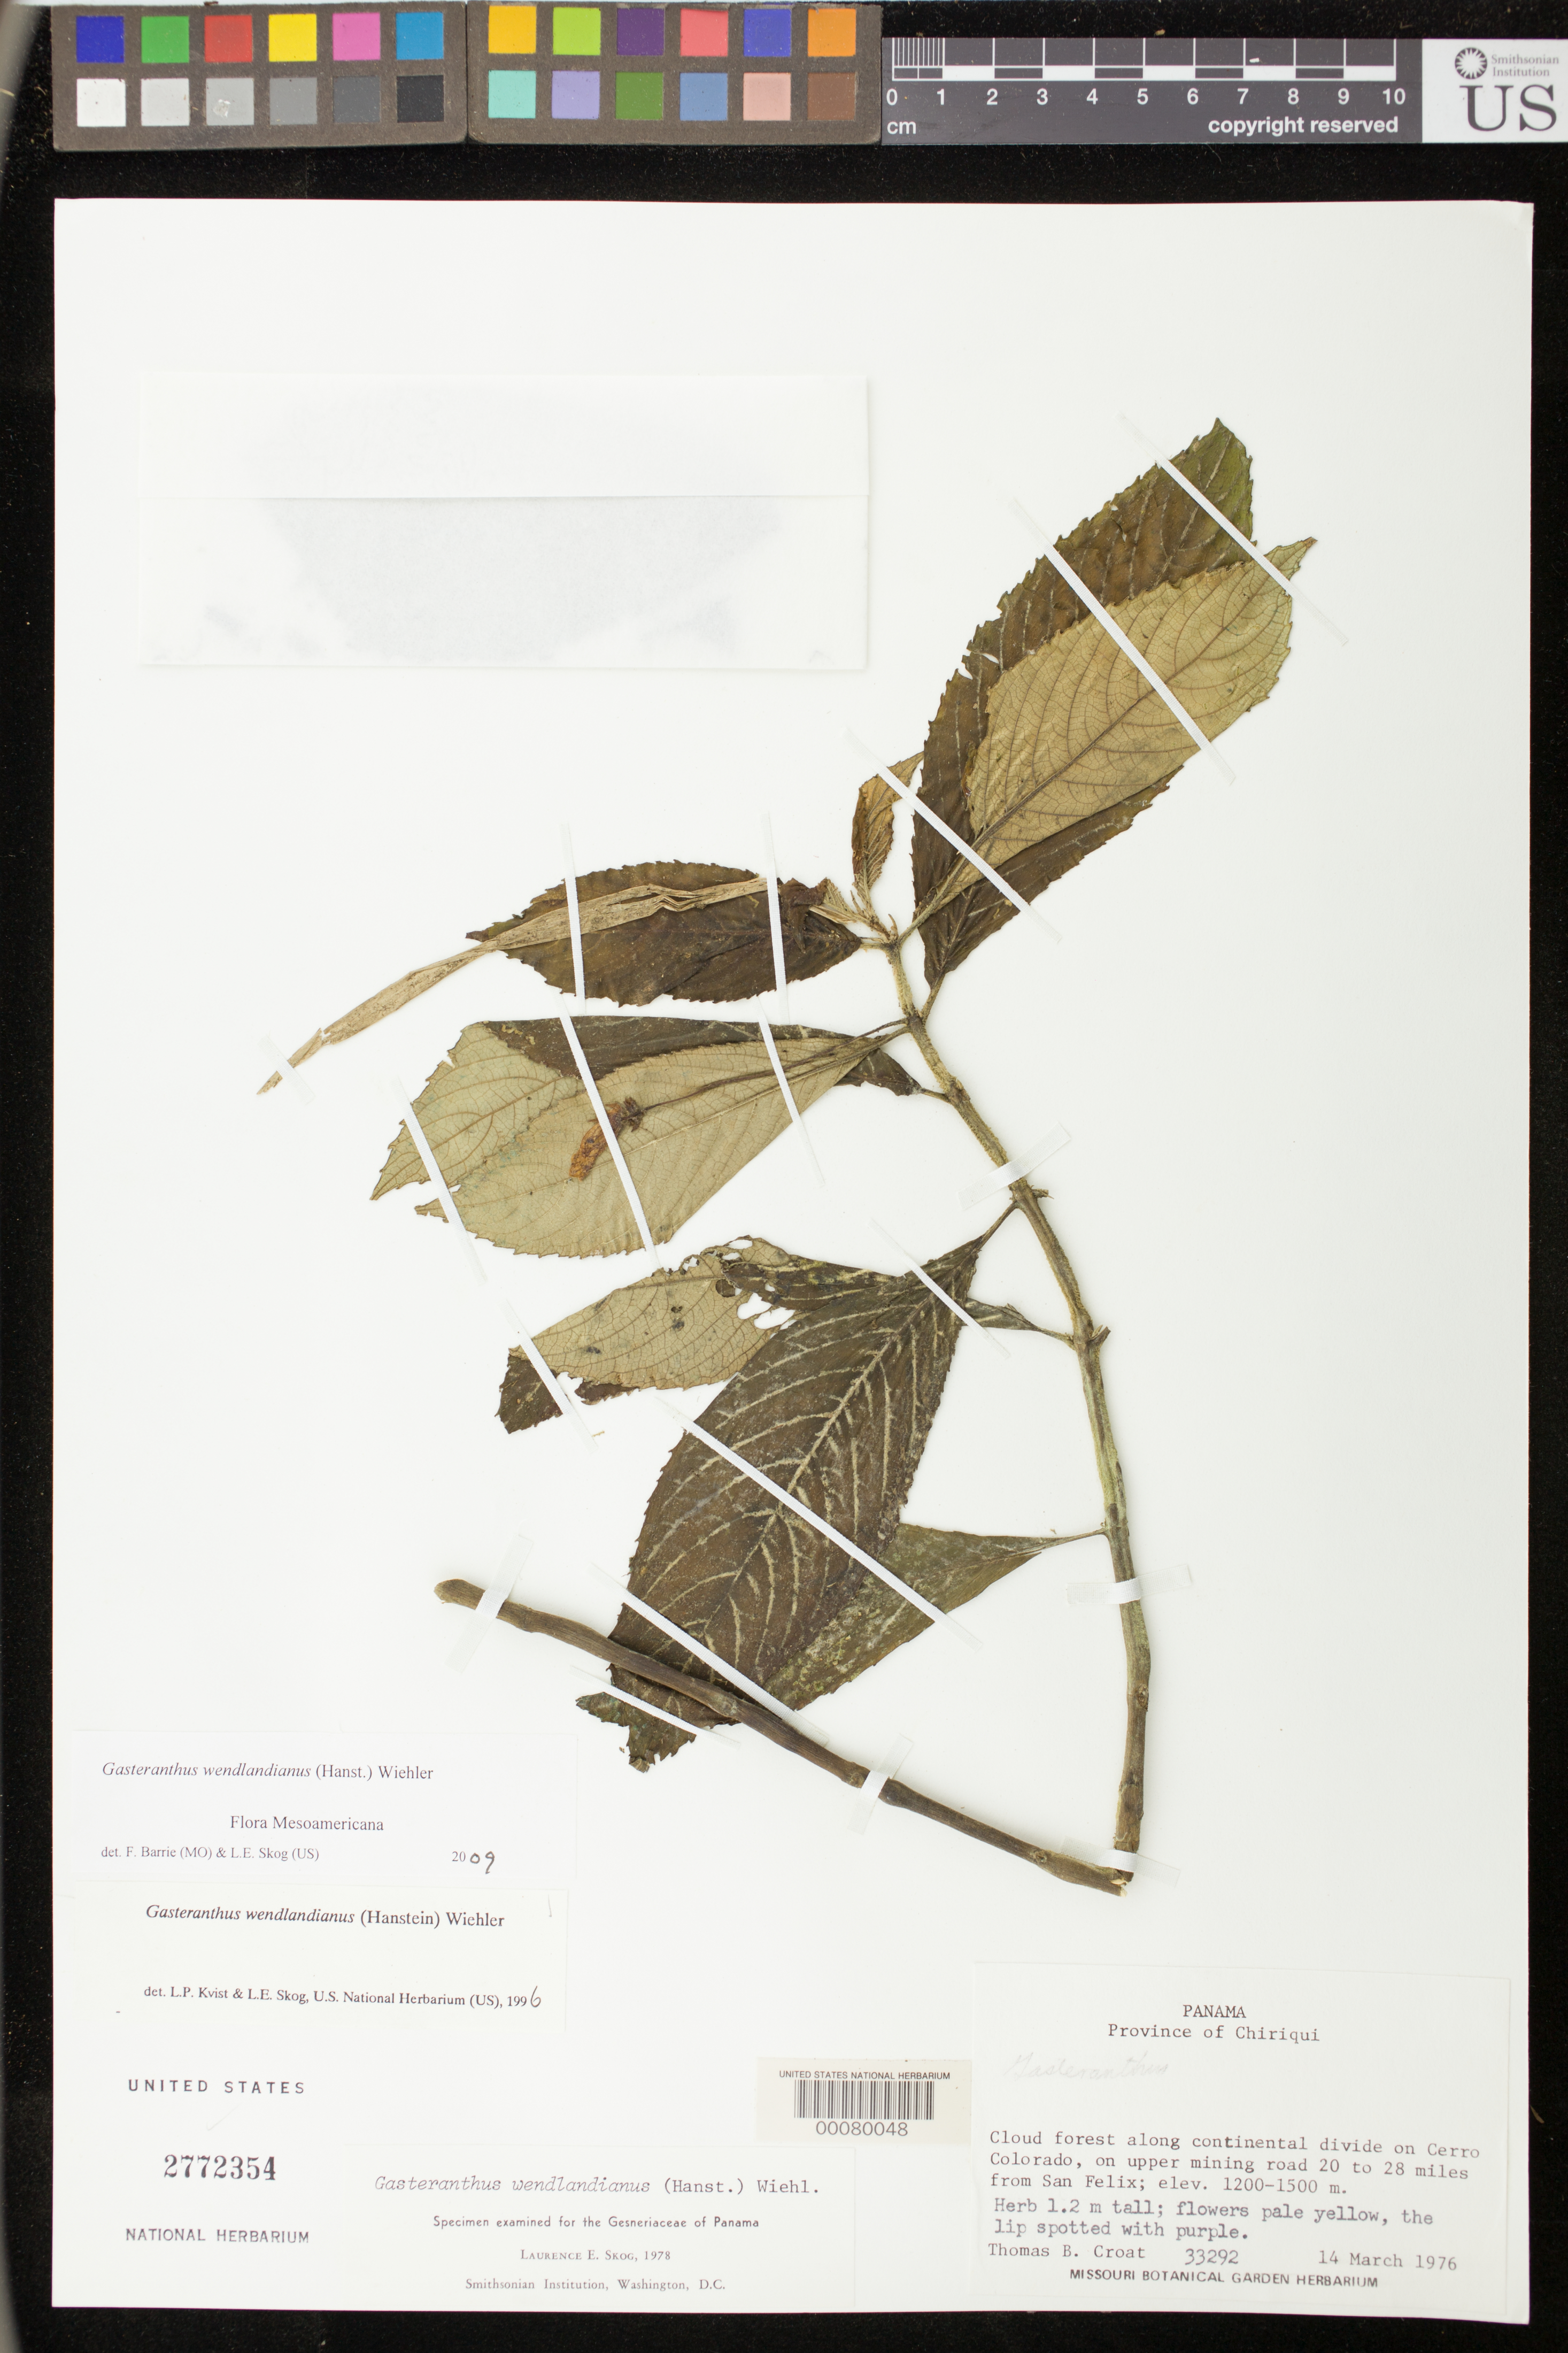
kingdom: Plantae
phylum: Tracheophyta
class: Magnoliopsida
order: Lamiales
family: Gesneriaceae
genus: Gasteranthus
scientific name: Gasteranthus wendlandianus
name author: (Hanst.) Wiehler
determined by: Skog, Laurence E.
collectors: T. B. Croat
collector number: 33292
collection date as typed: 14 Mar 1976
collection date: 1976-03-14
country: Panama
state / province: Chiriquí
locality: Along continental divide on Cerro Colorado, on upper mining road 20 to 28 miles from San Felix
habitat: Cloud forest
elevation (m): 1200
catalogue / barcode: US 2772354